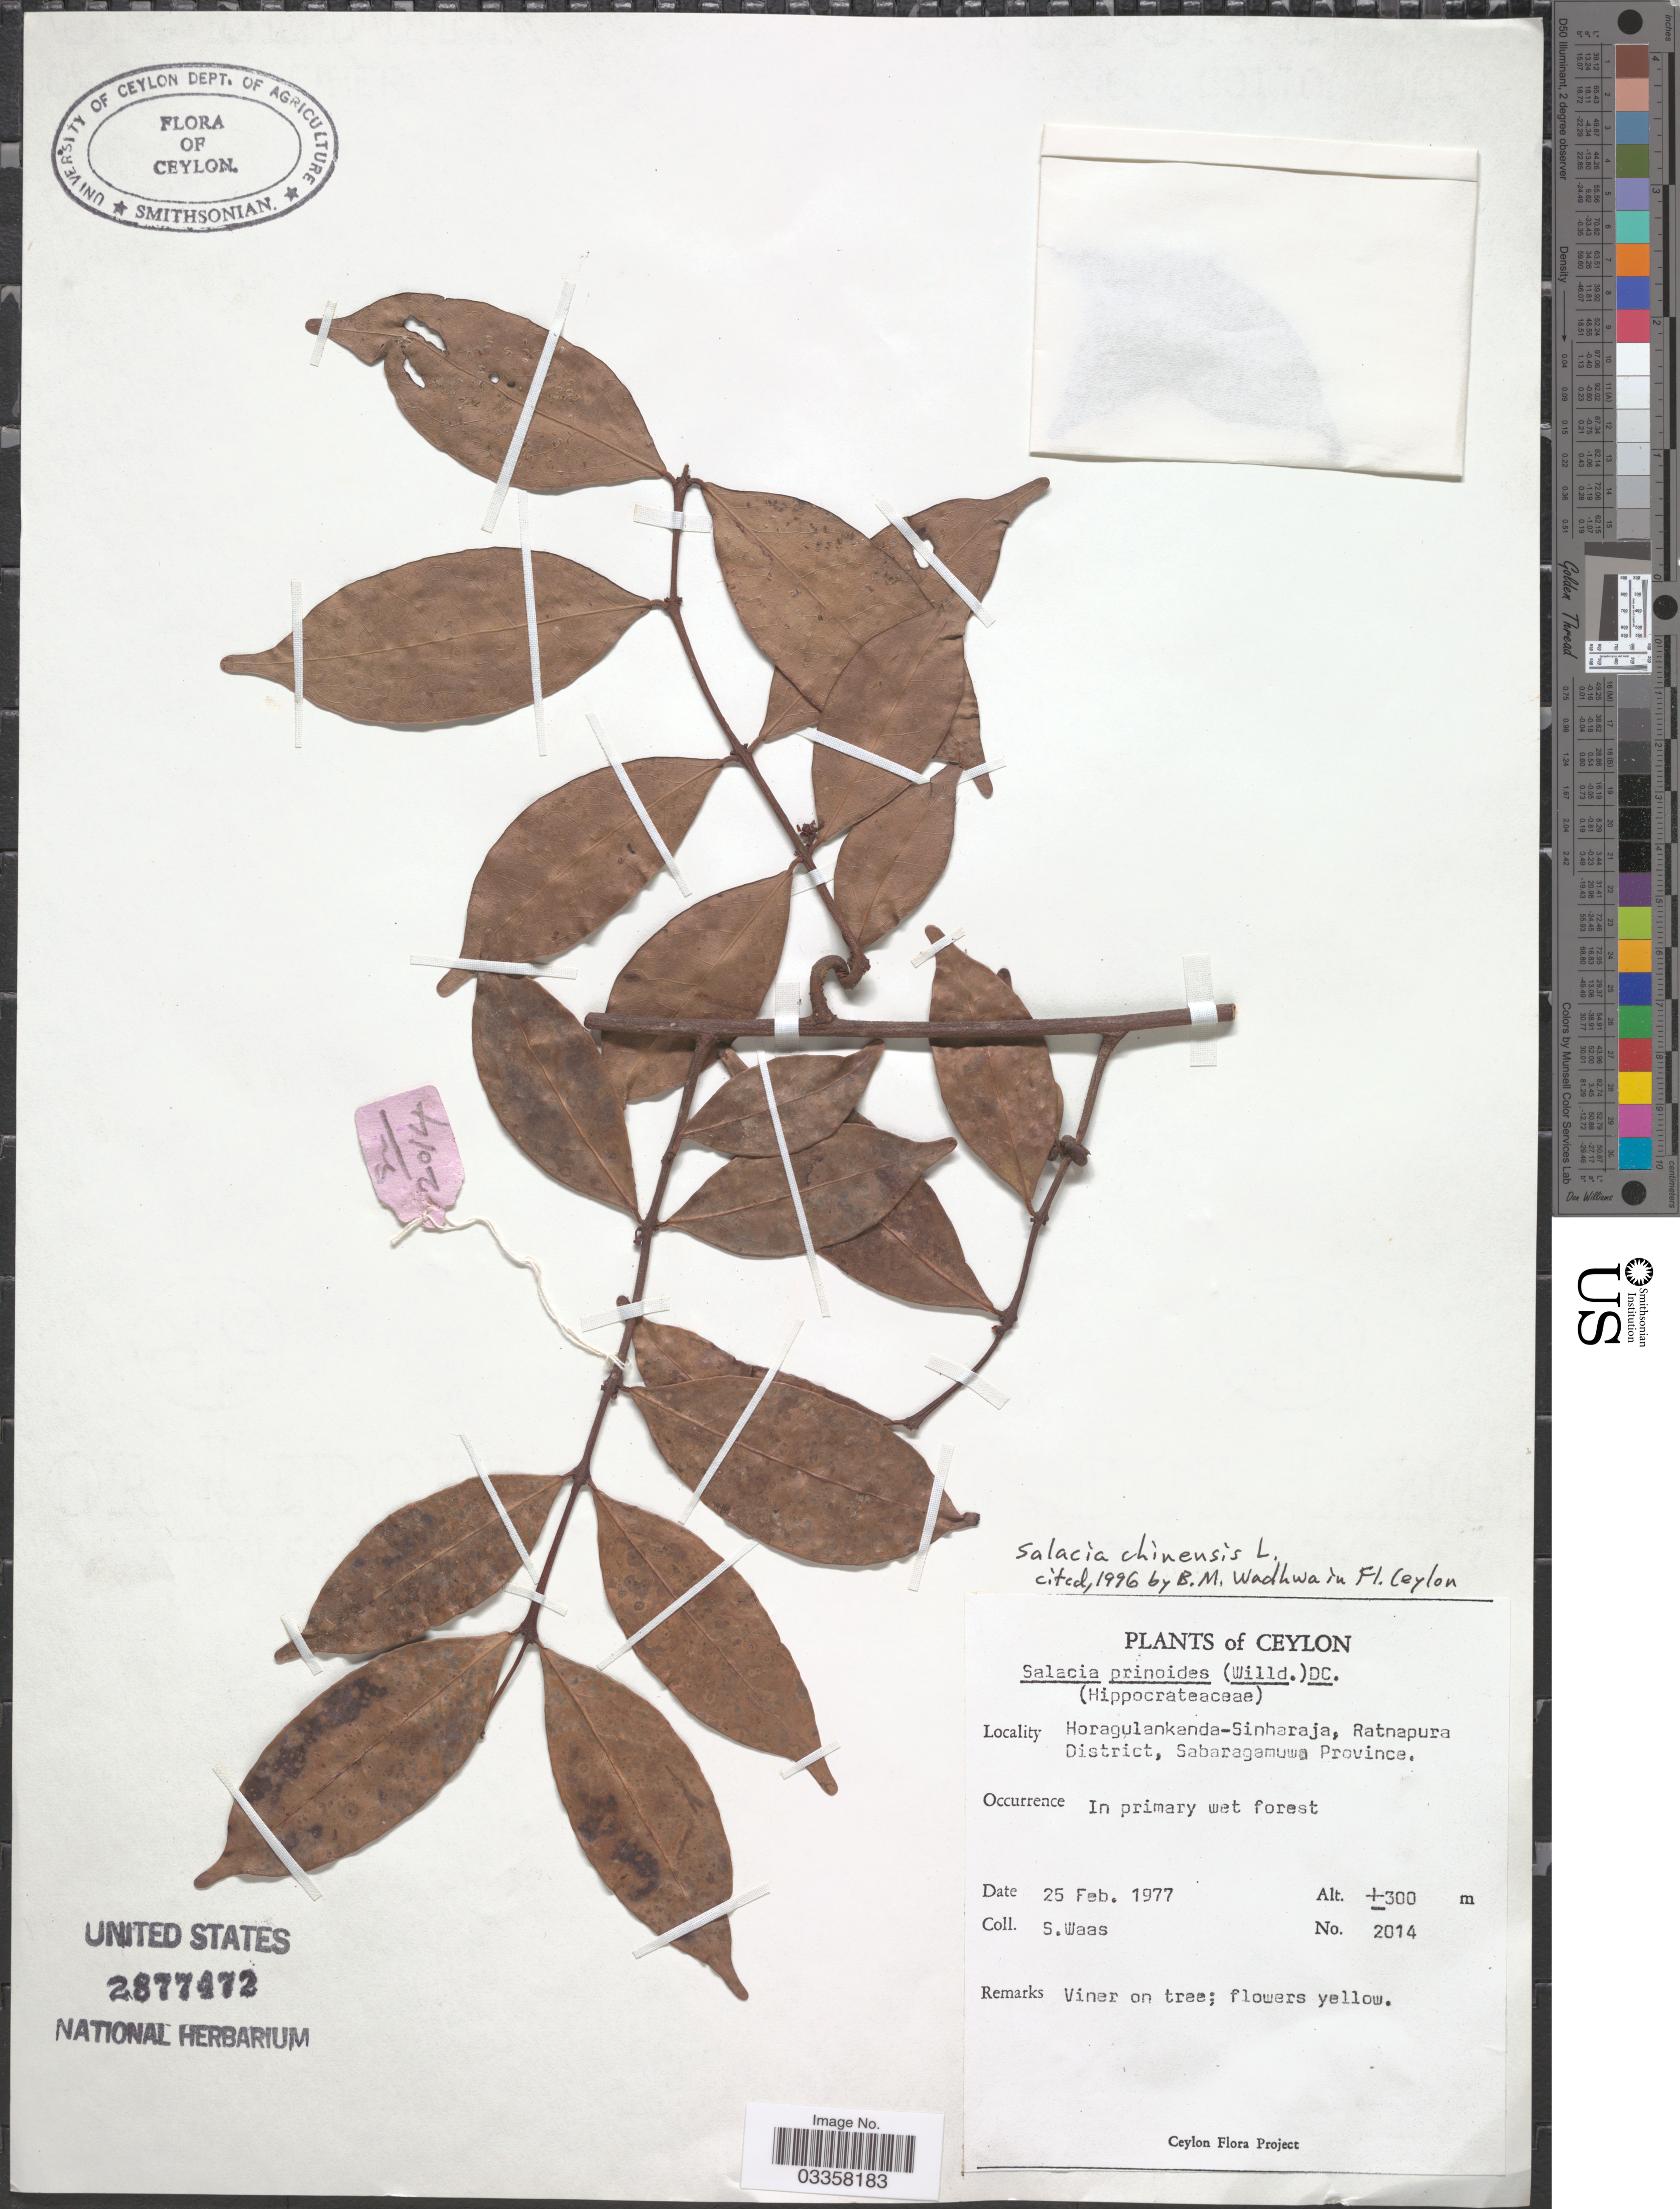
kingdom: Plantae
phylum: Tracheophyta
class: Magnoliopsida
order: Celastrales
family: Celastraceae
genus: Salacia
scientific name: Salacia chinensis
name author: L.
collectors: S. Waas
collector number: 2014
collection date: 1977-02-25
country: Sri Lanka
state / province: Sabaragamuwa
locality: Ceylon. Horagulankanda-Sinharaja, Ratnapura District, Sabaragamuwa Province.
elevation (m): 300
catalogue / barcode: US 2877472